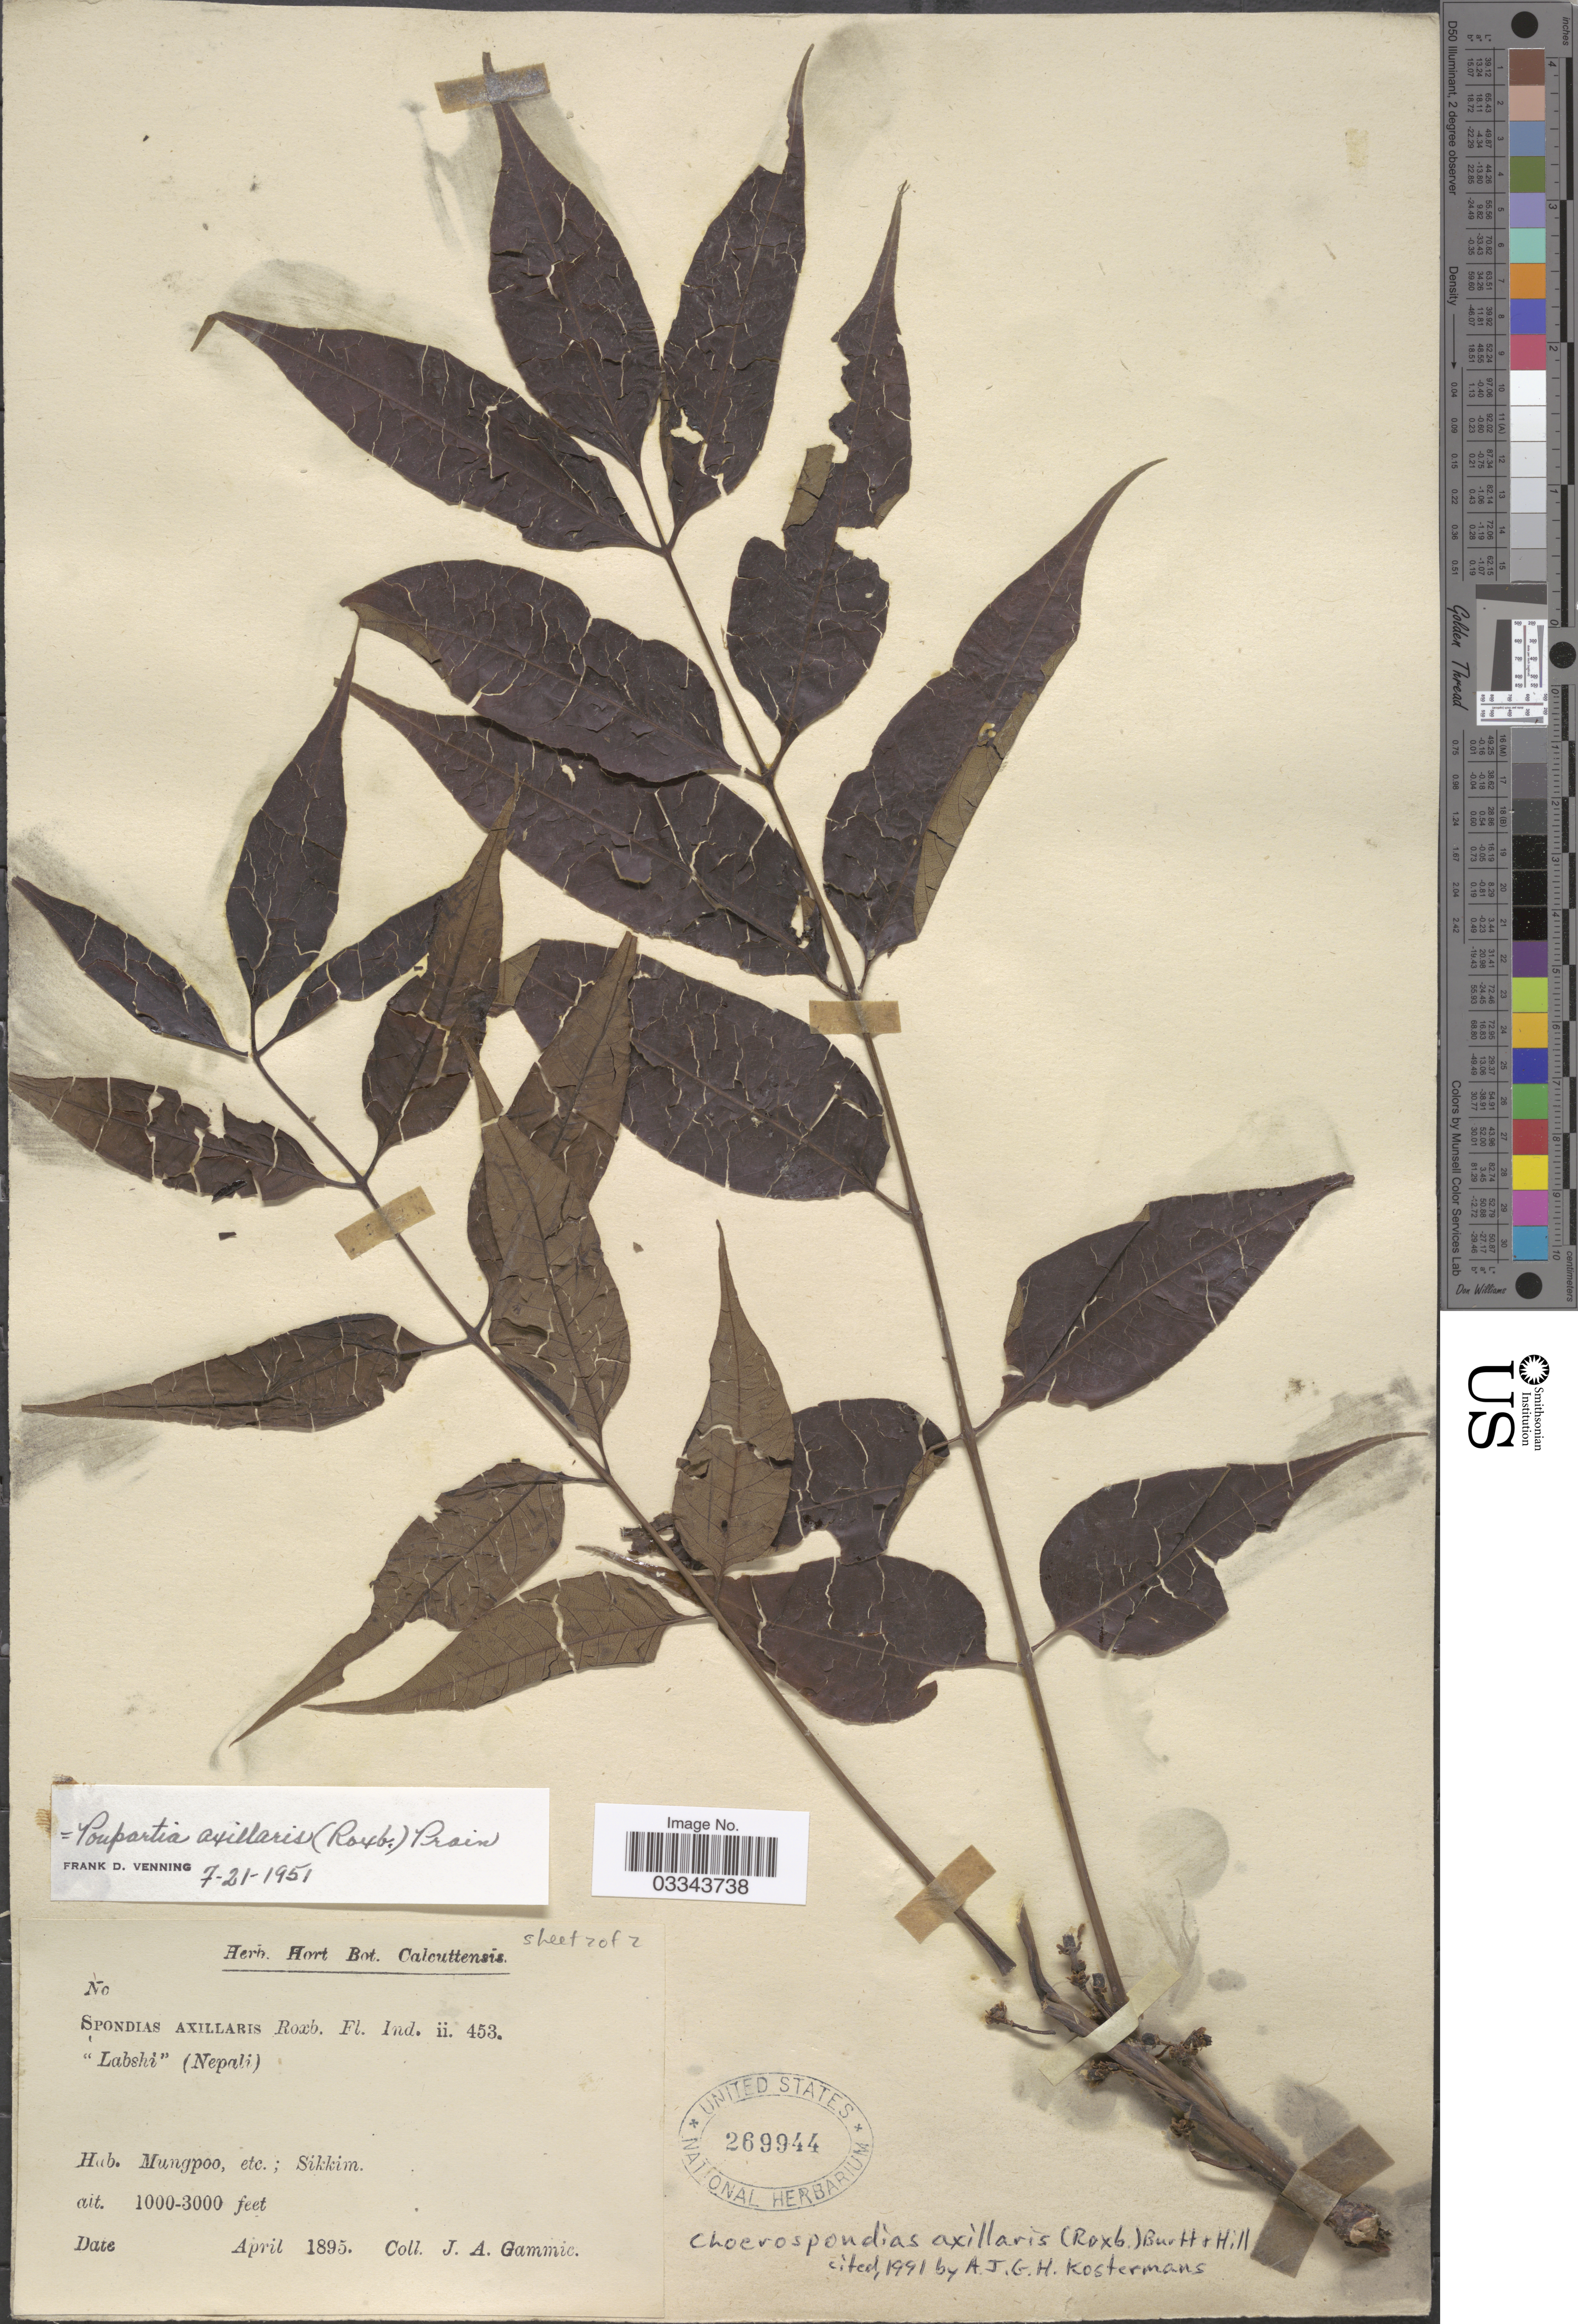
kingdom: Plantae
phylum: Tracheophyta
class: Magnoliopsida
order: Sapindales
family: Anacardiaceae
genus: Choerospondias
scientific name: Choerospondias axillaris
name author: (Roxb.) B.L. Burtt & A.W. Hill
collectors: J. Gammie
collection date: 1895-04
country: India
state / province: Sikkim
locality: Mungpoo, etc.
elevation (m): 305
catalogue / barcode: US 269944